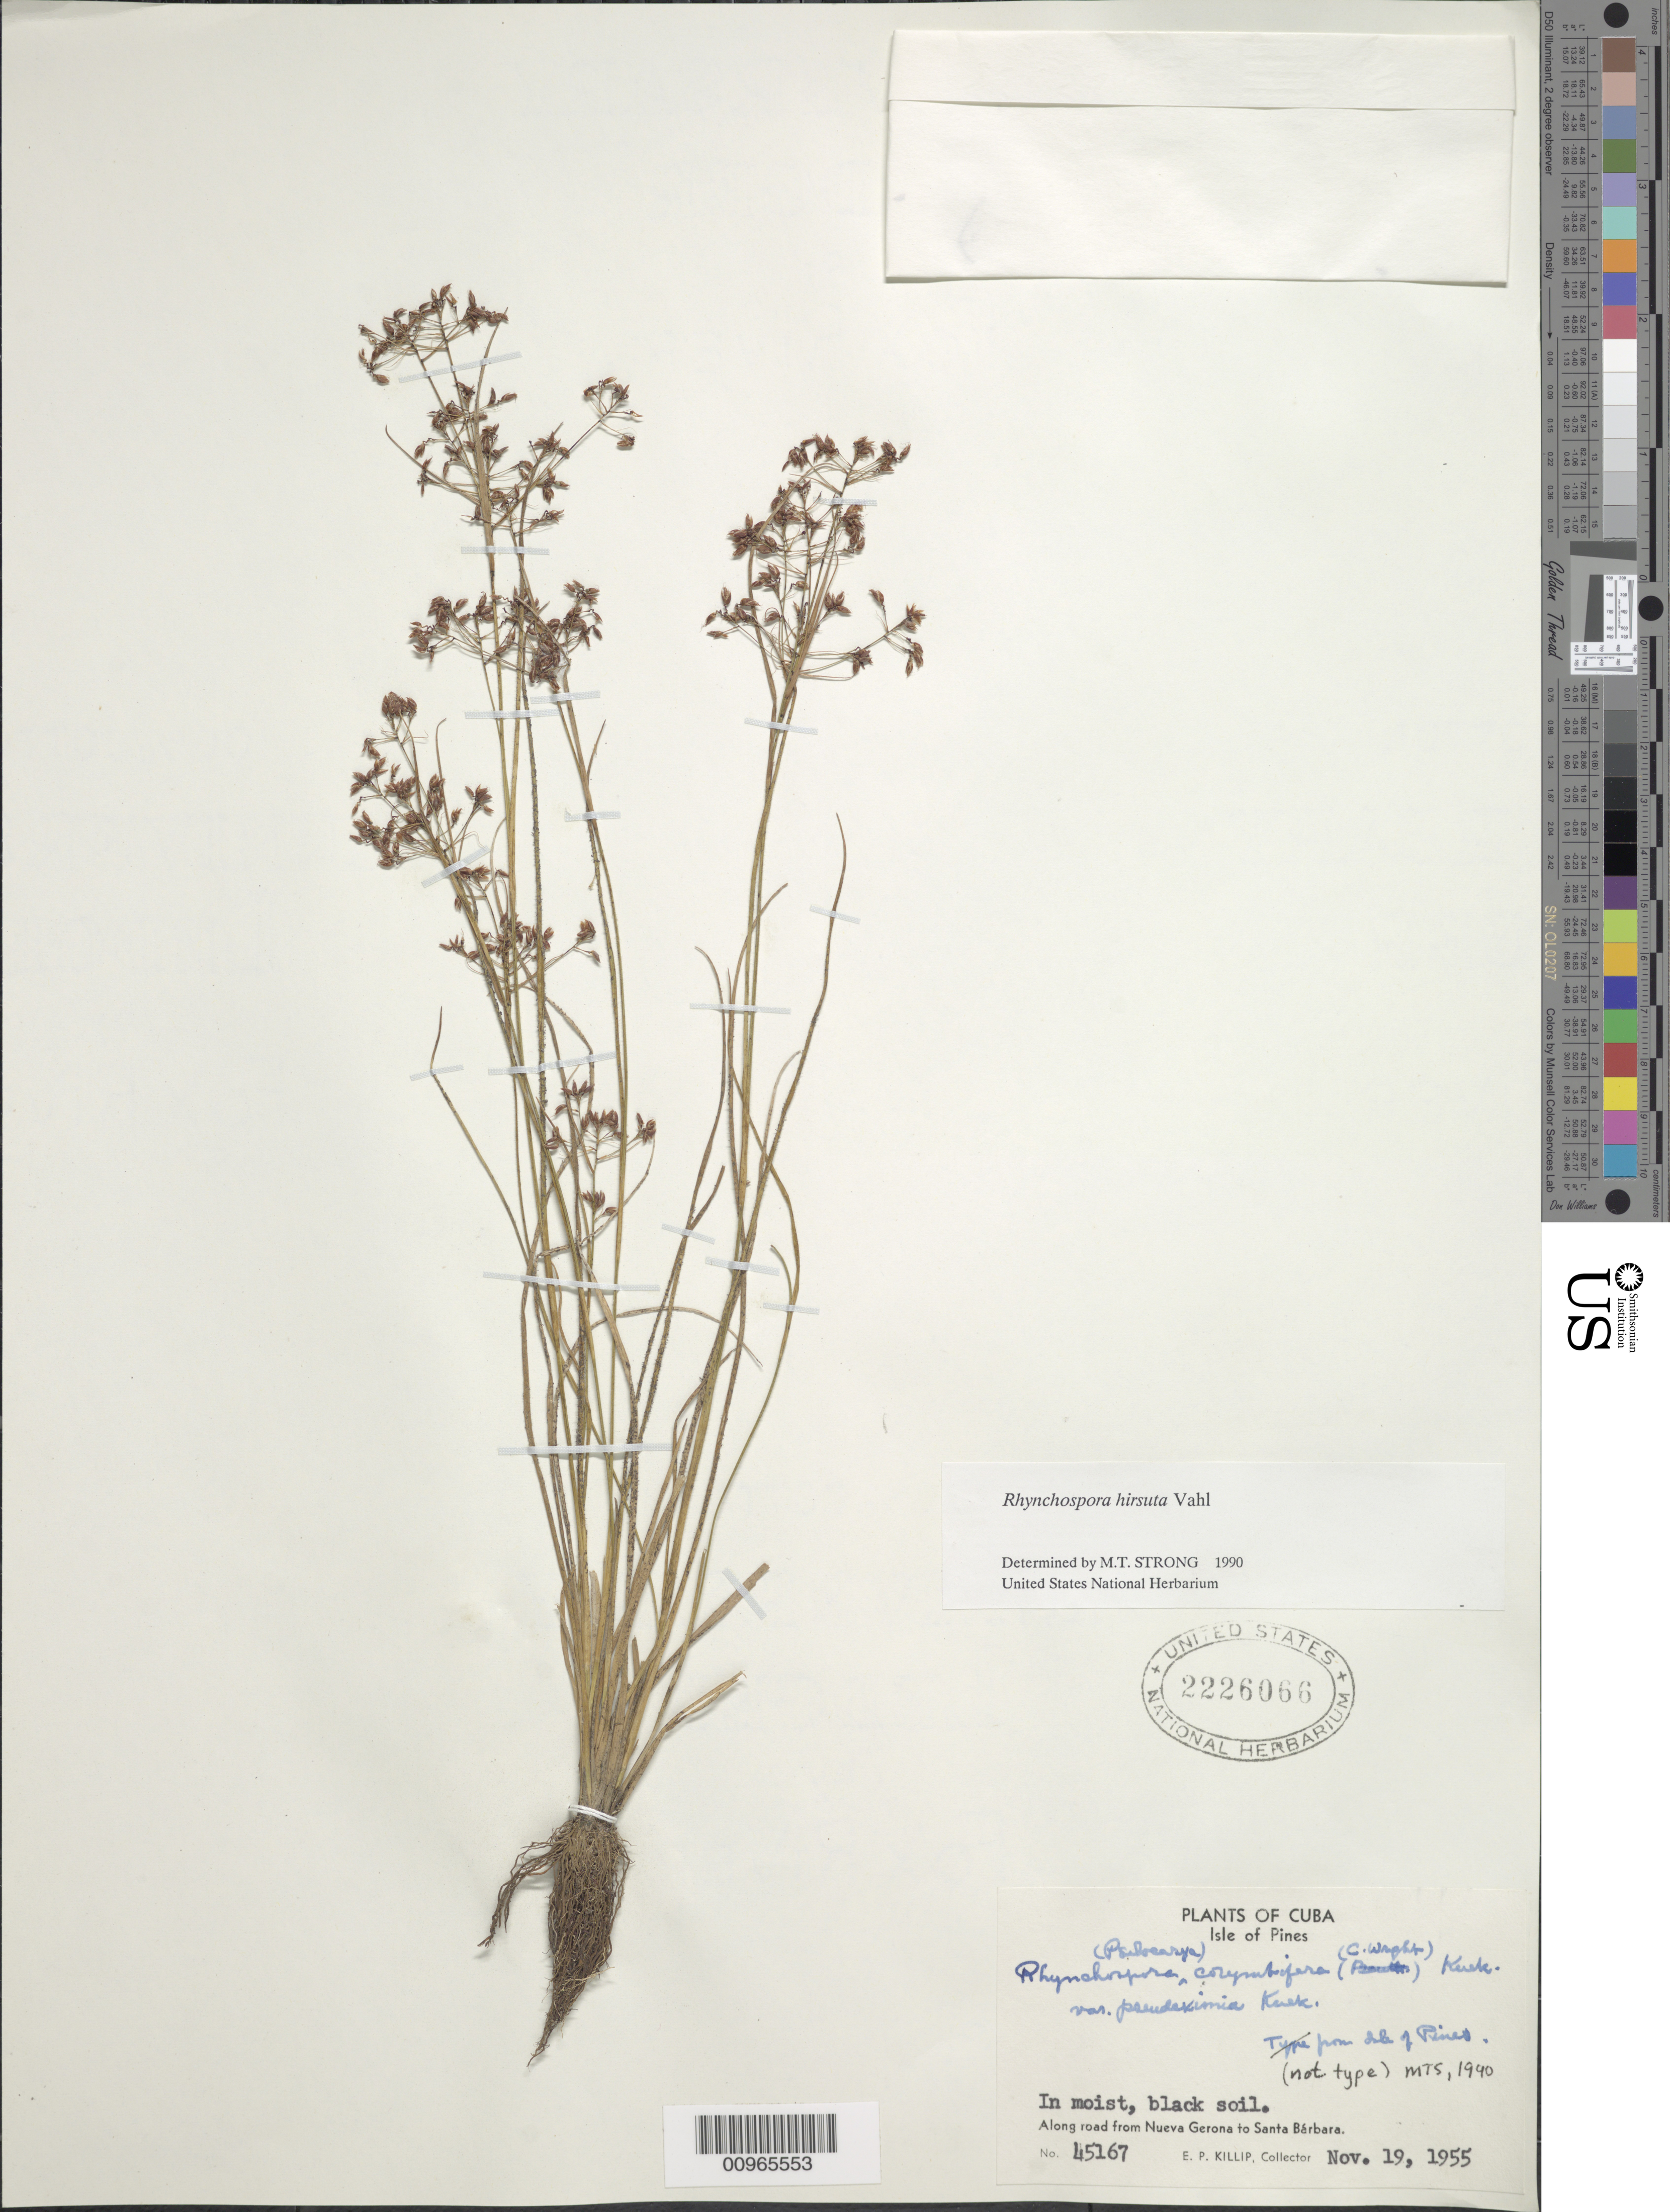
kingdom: Plantae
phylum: Tracheophyta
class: Liliopsida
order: Poales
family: Cyperaceae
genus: Rhynchospora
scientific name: Rhynchospora hirsuta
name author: (Vahl) Vahl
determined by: Strong, M. T., (US), Smithsonian Institution - National Museum of Natural History (UNITED STATES)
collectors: E. P. Killip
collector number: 45167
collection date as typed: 19 Nov 1955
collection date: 1955-11-19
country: Cuba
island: Isla de la Juventud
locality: Isle of Pines, Along road from Nueva Gerona to Santa Bárbara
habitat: In moist, black soil along road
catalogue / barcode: US 2226066